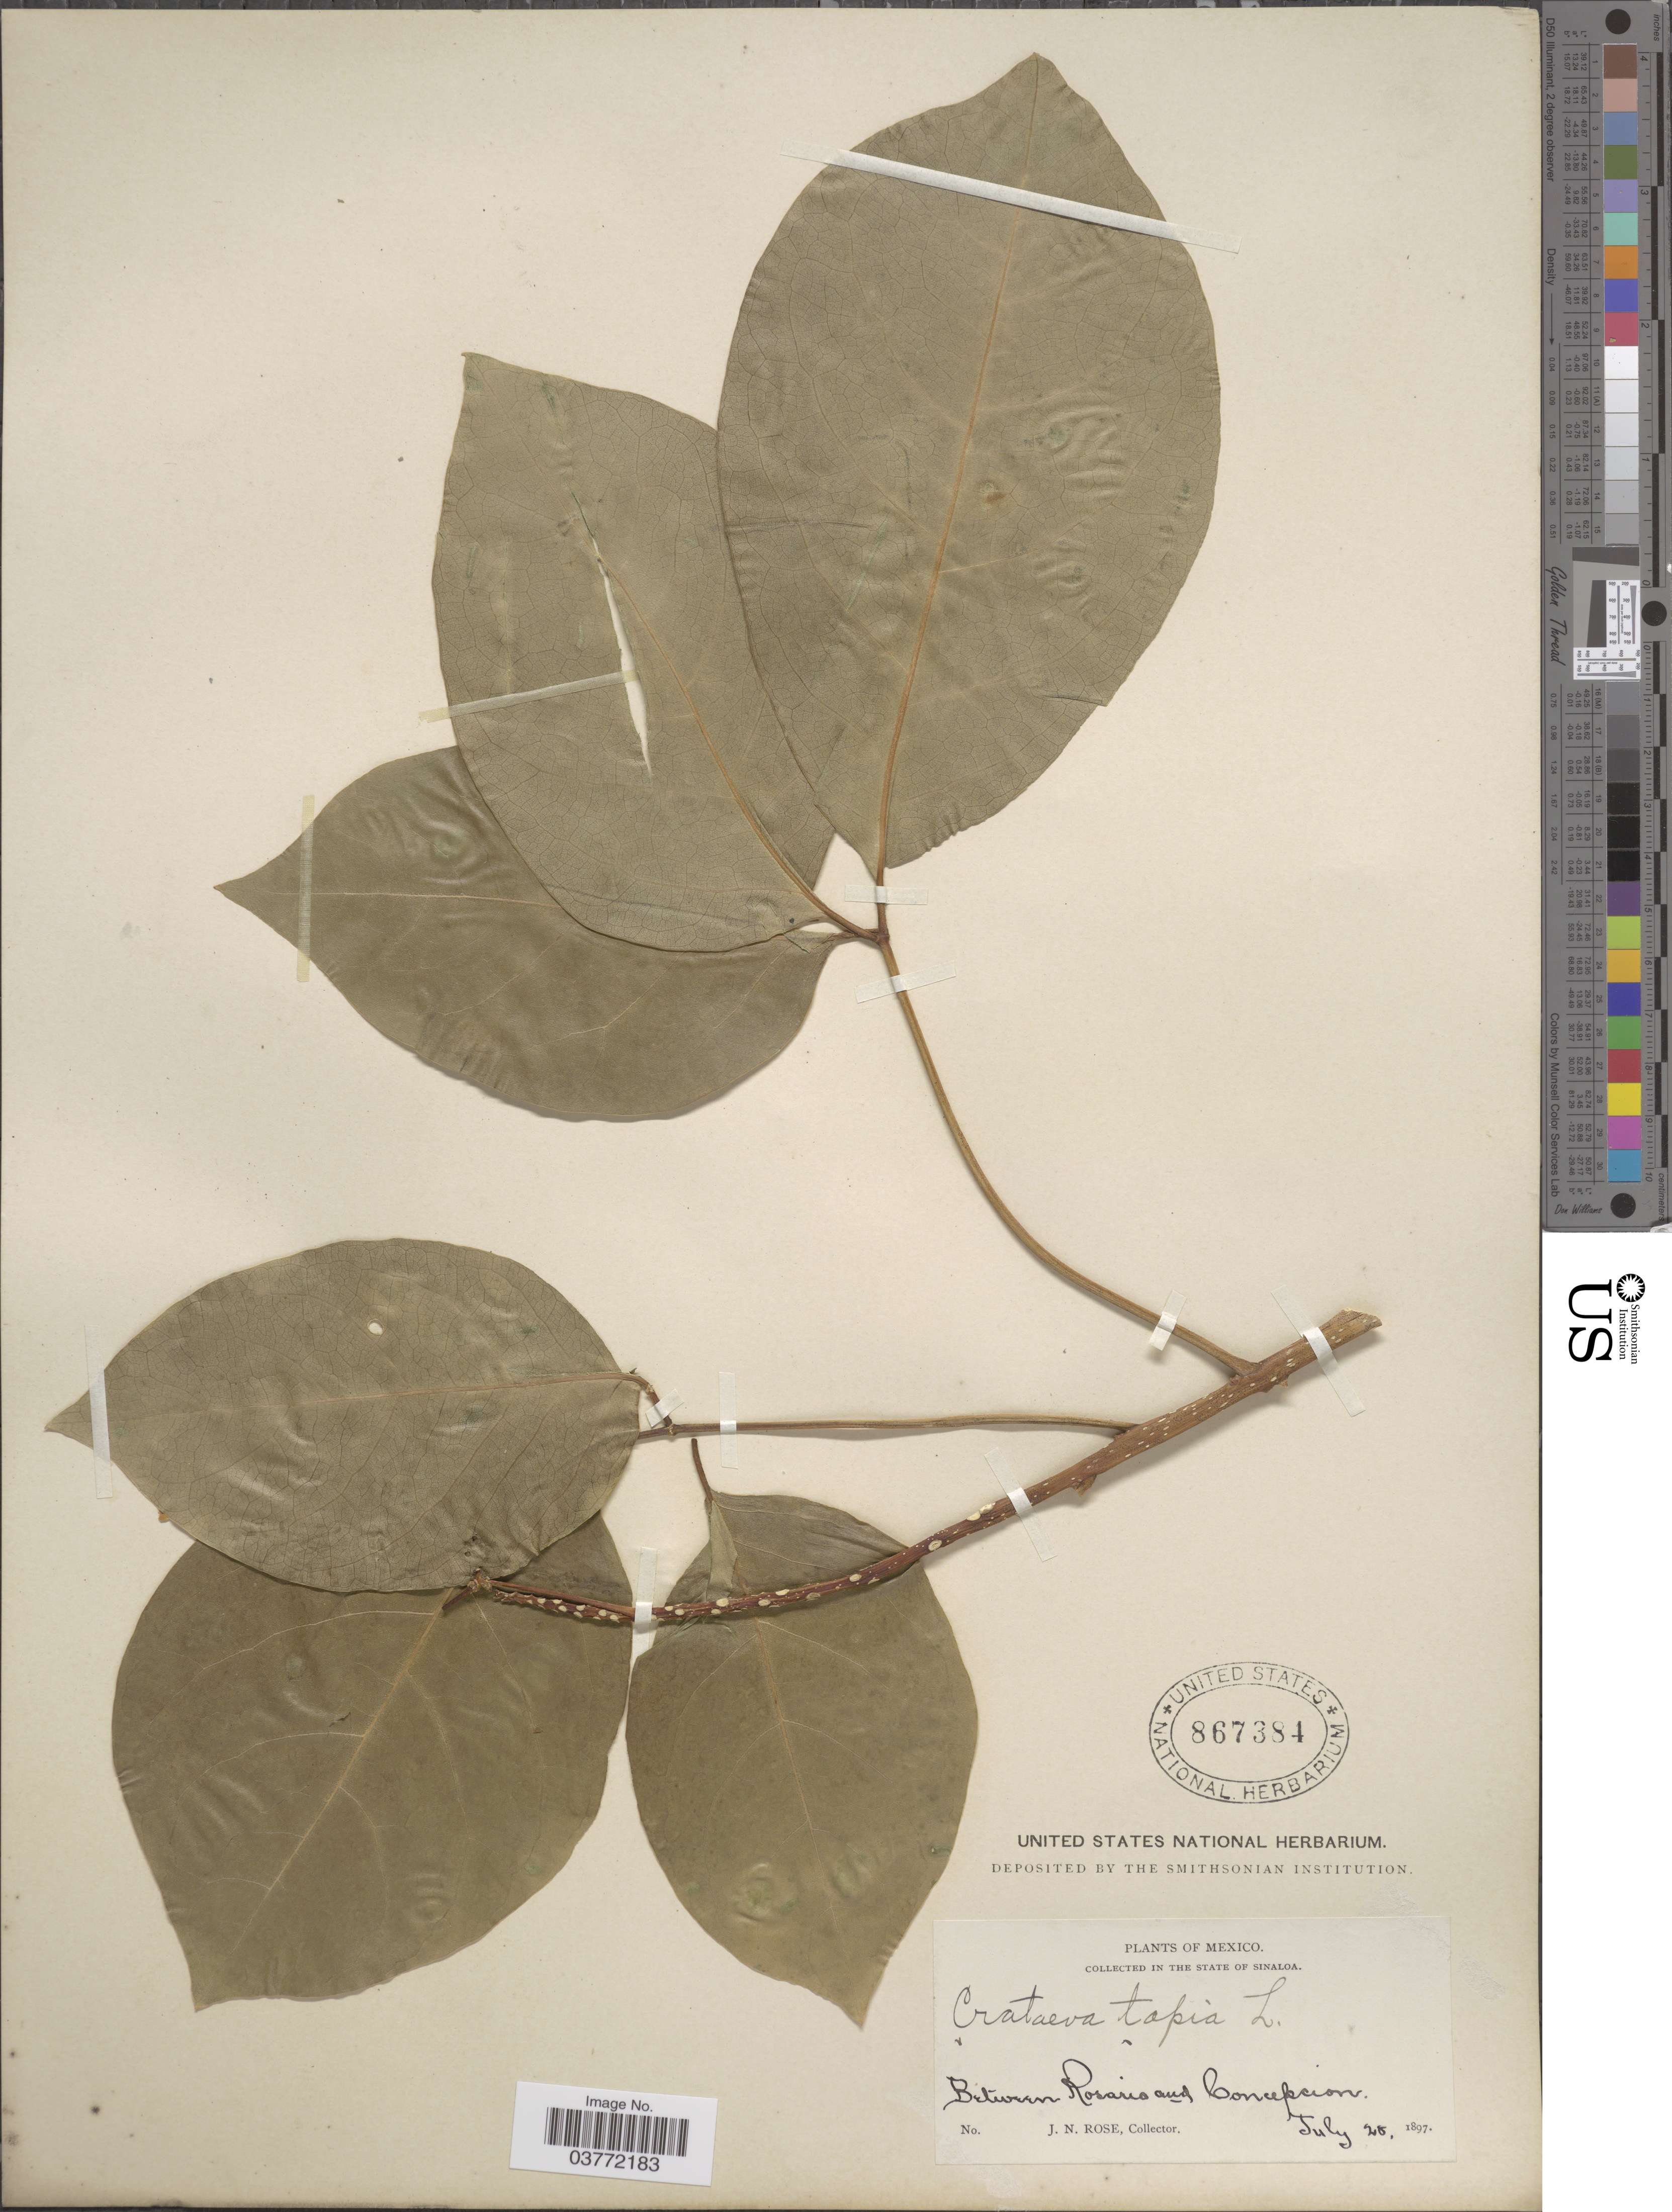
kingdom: Plantae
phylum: Tracheophyta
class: Magnoliopsida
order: Brassicales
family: Capparaceae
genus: Crateva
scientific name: Crateva tapia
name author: L.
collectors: J. N. Rose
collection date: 1897-07-25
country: Mexico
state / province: Sinaloa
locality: Between Rosario and Concepcion.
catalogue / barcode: US 867384